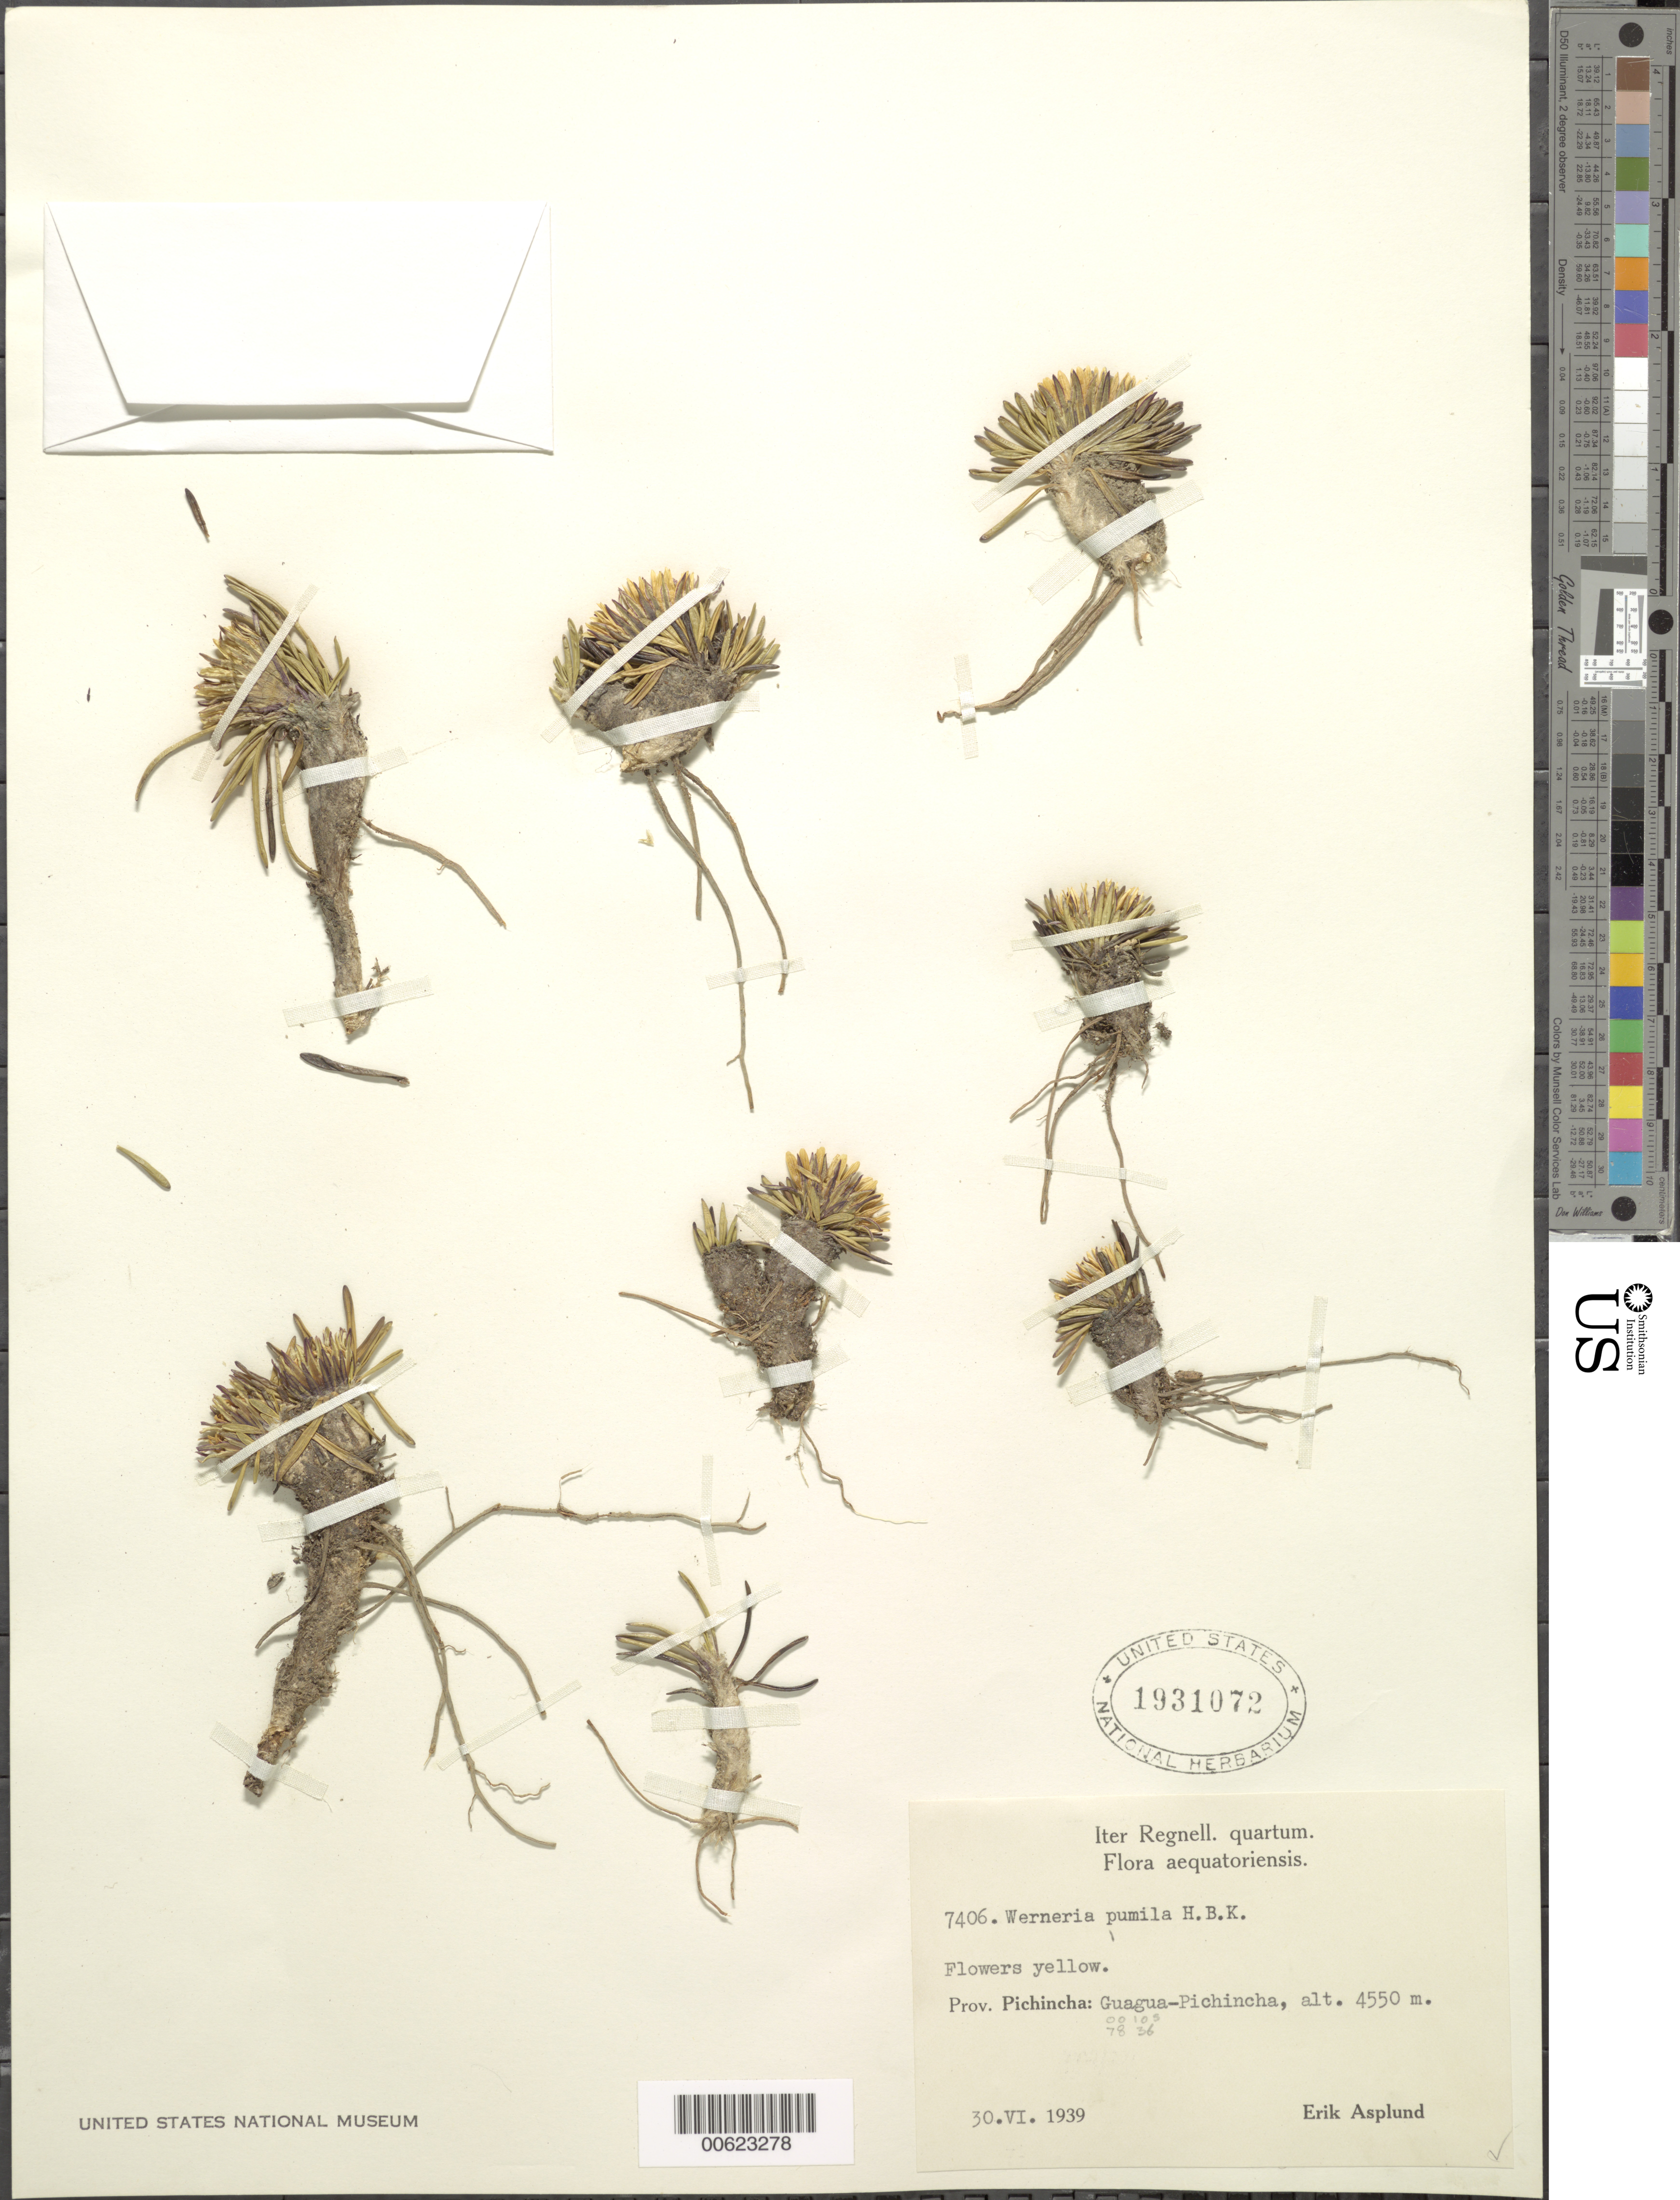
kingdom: Plantae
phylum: Tracheophyta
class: Magnoliopsida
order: Asterales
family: Asteraceae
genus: Werneria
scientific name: Werneria pumila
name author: Kunth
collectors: E. Asplund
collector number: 7406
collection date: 1939-06-30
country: Ecuador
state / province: Pichincha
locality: Guagua-Pichincha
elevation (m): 4550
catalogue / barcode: US 1931072